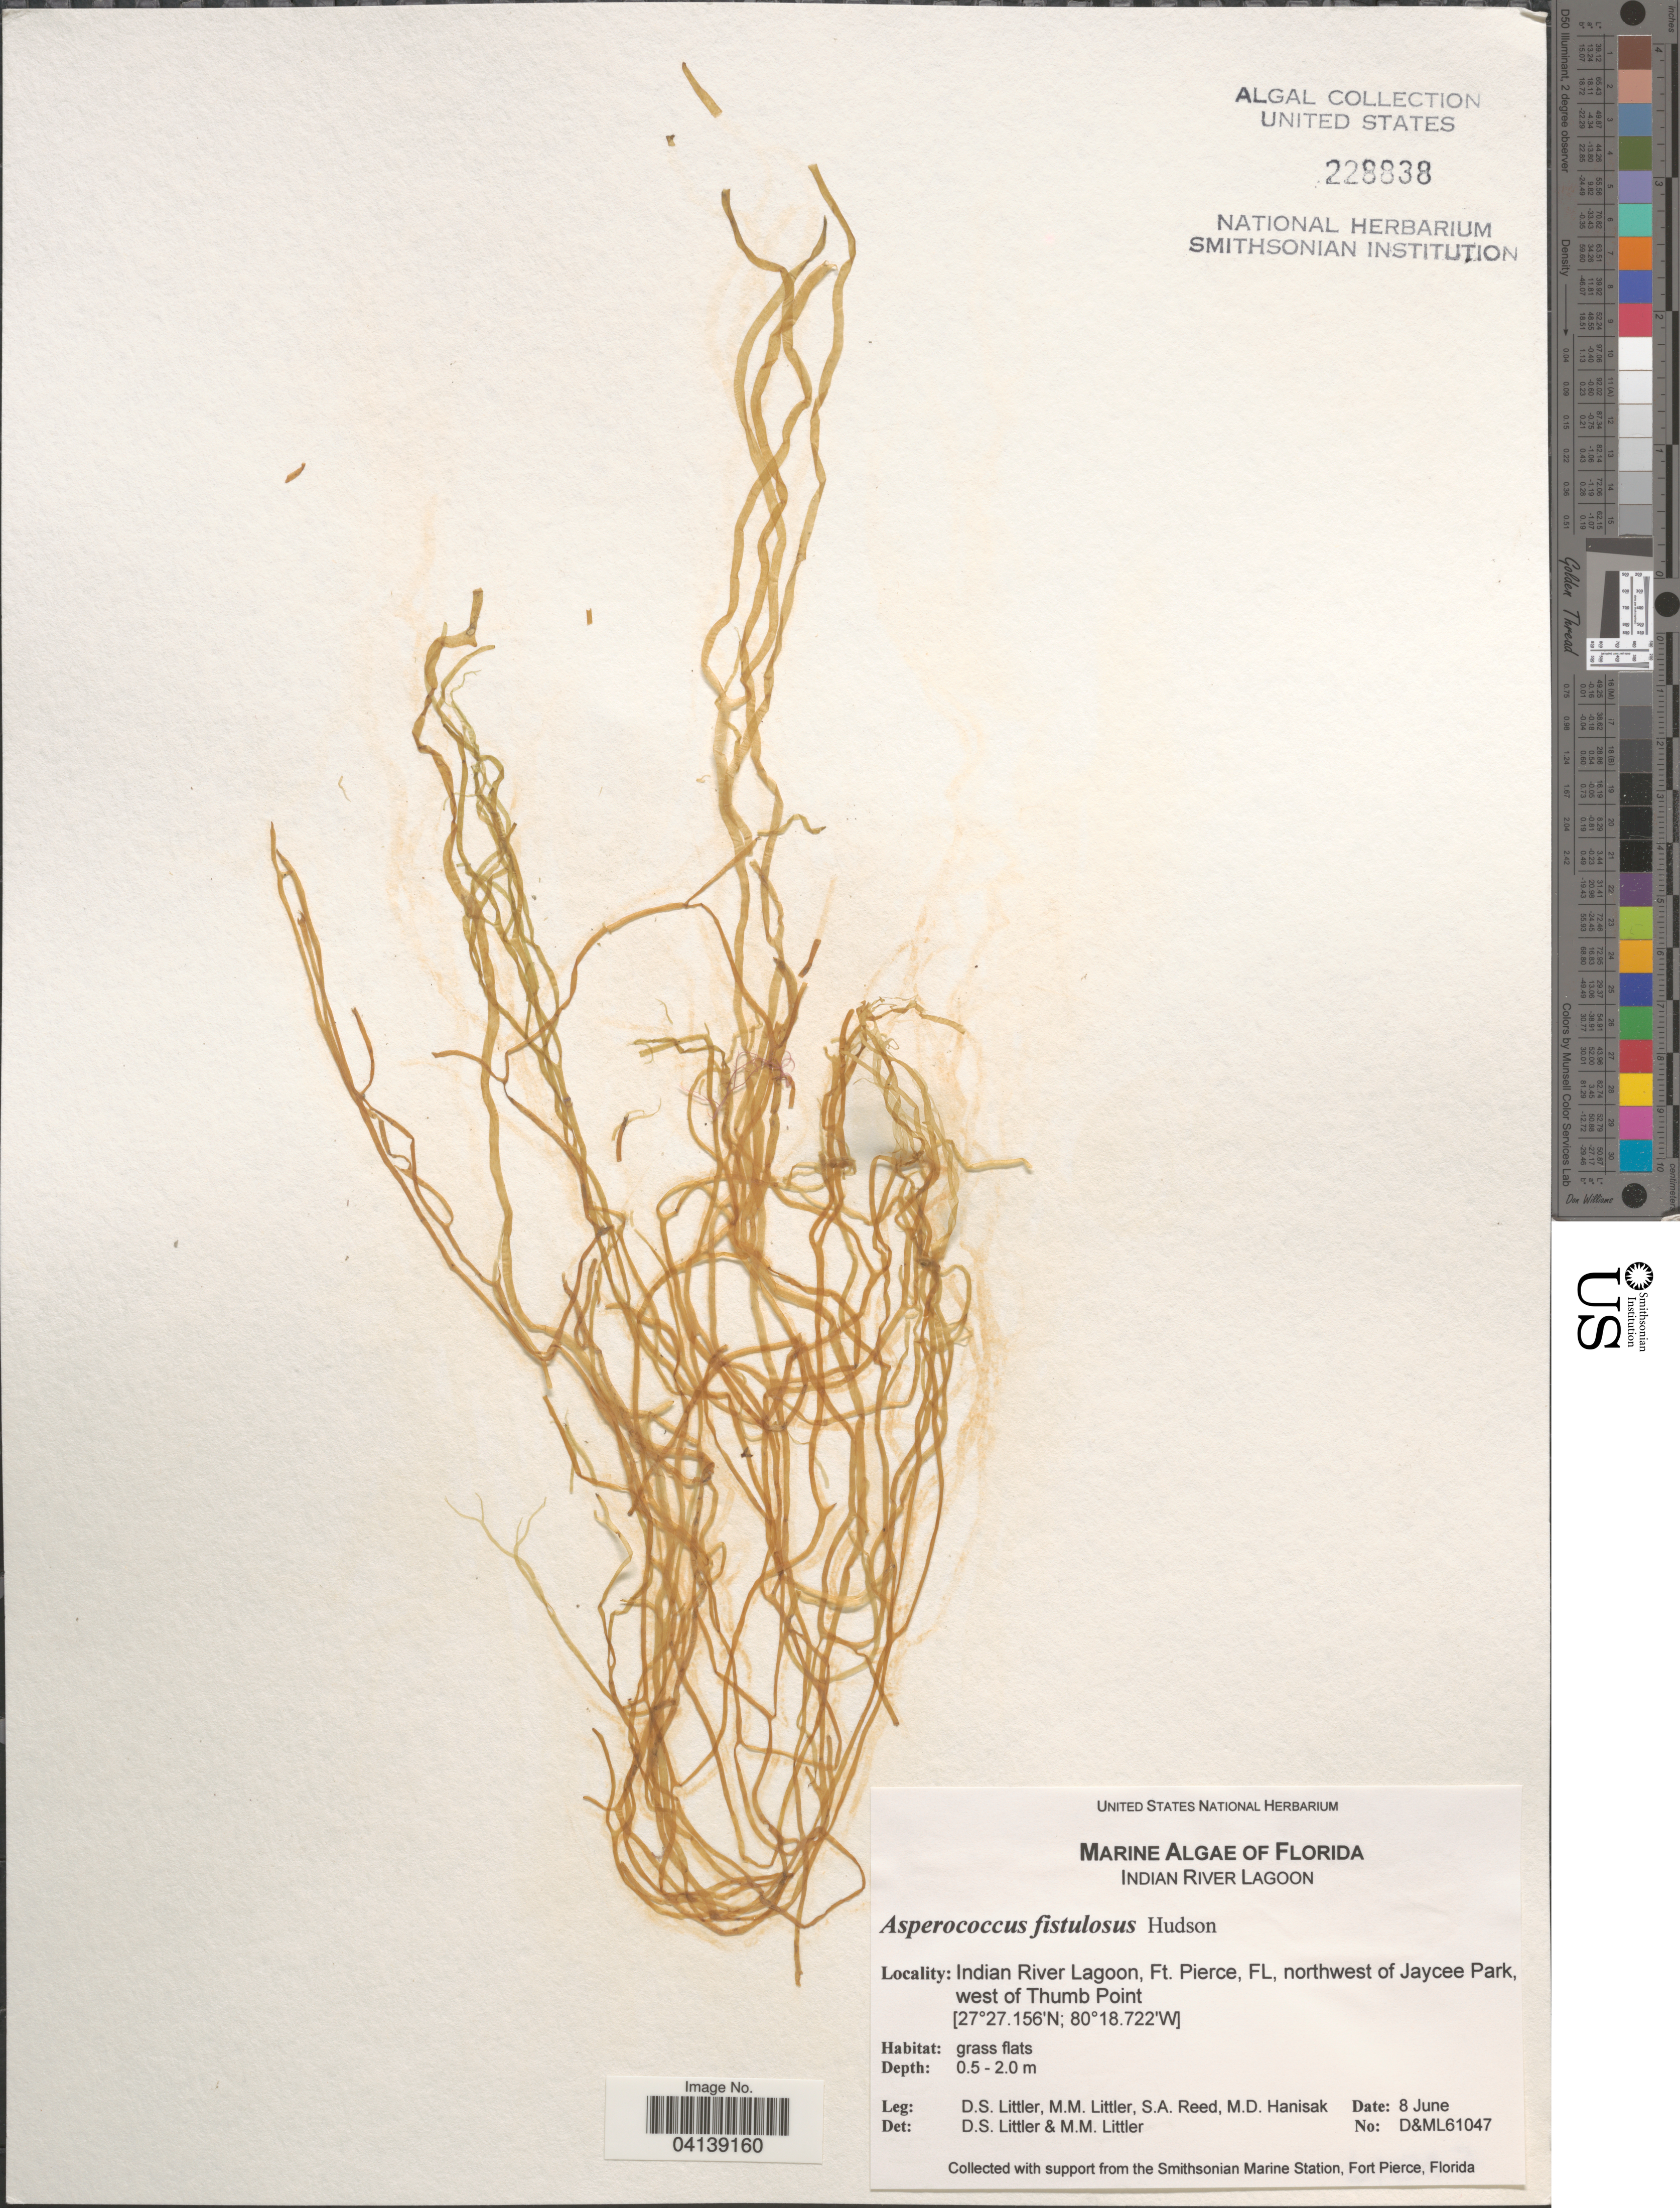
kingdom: Chromista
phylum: Ochrophyta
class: Phaeophyceae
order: Ectocarpales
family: Chordariaceae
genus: Asperococcus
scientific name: Asperococcus fistulosus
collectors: D. S. Littler, S. Reed & M. Hanisak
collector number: D&ML61047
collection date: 2001-06-08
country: United States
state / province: Florida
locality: Indian River Lagoon, Ft. Pierce, northwest of Jaycee Park, west of Thumb Point.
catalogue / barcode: US 228838